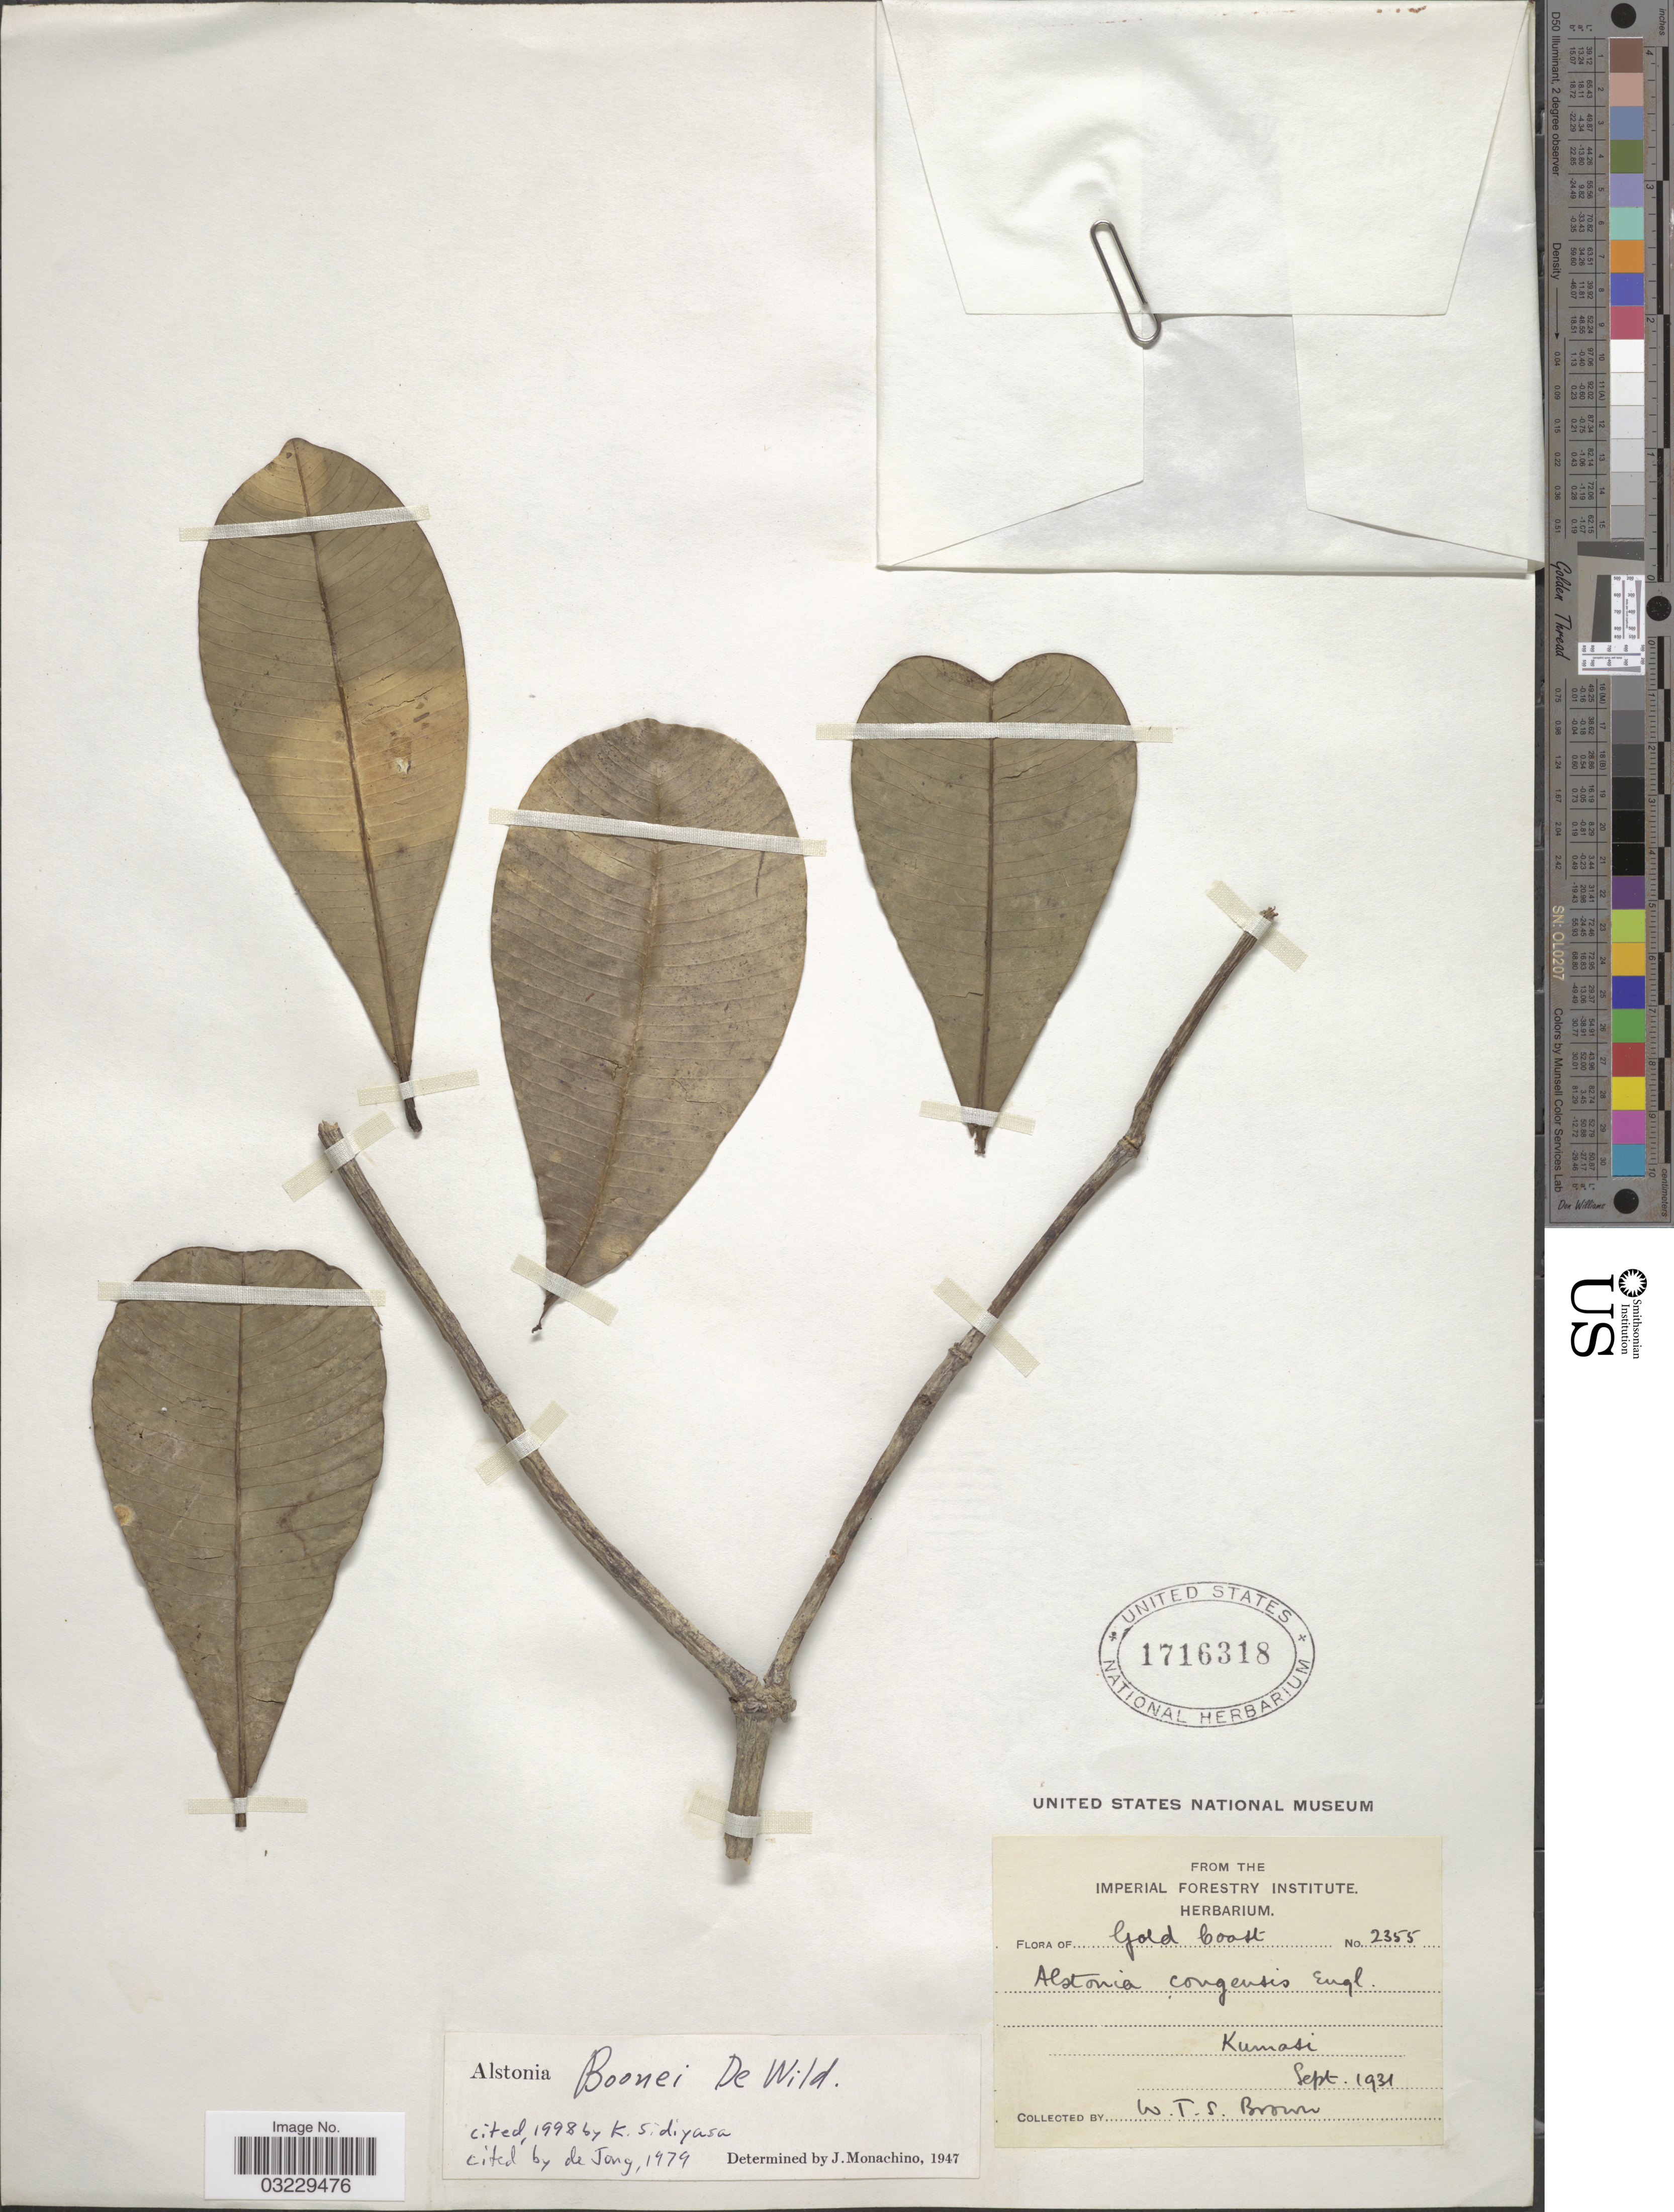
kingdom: Plantae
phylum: Tracheophyta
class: Magnoliopsida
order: Gentianales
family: Apocynaceae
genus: Alstonia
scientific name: Alstonia boonei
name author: De Wild.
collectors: W. T. S. Brown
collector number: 2355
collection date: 1931-09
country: Ghana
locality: Gold Coast, Kumasi.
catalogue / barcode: US 1716318